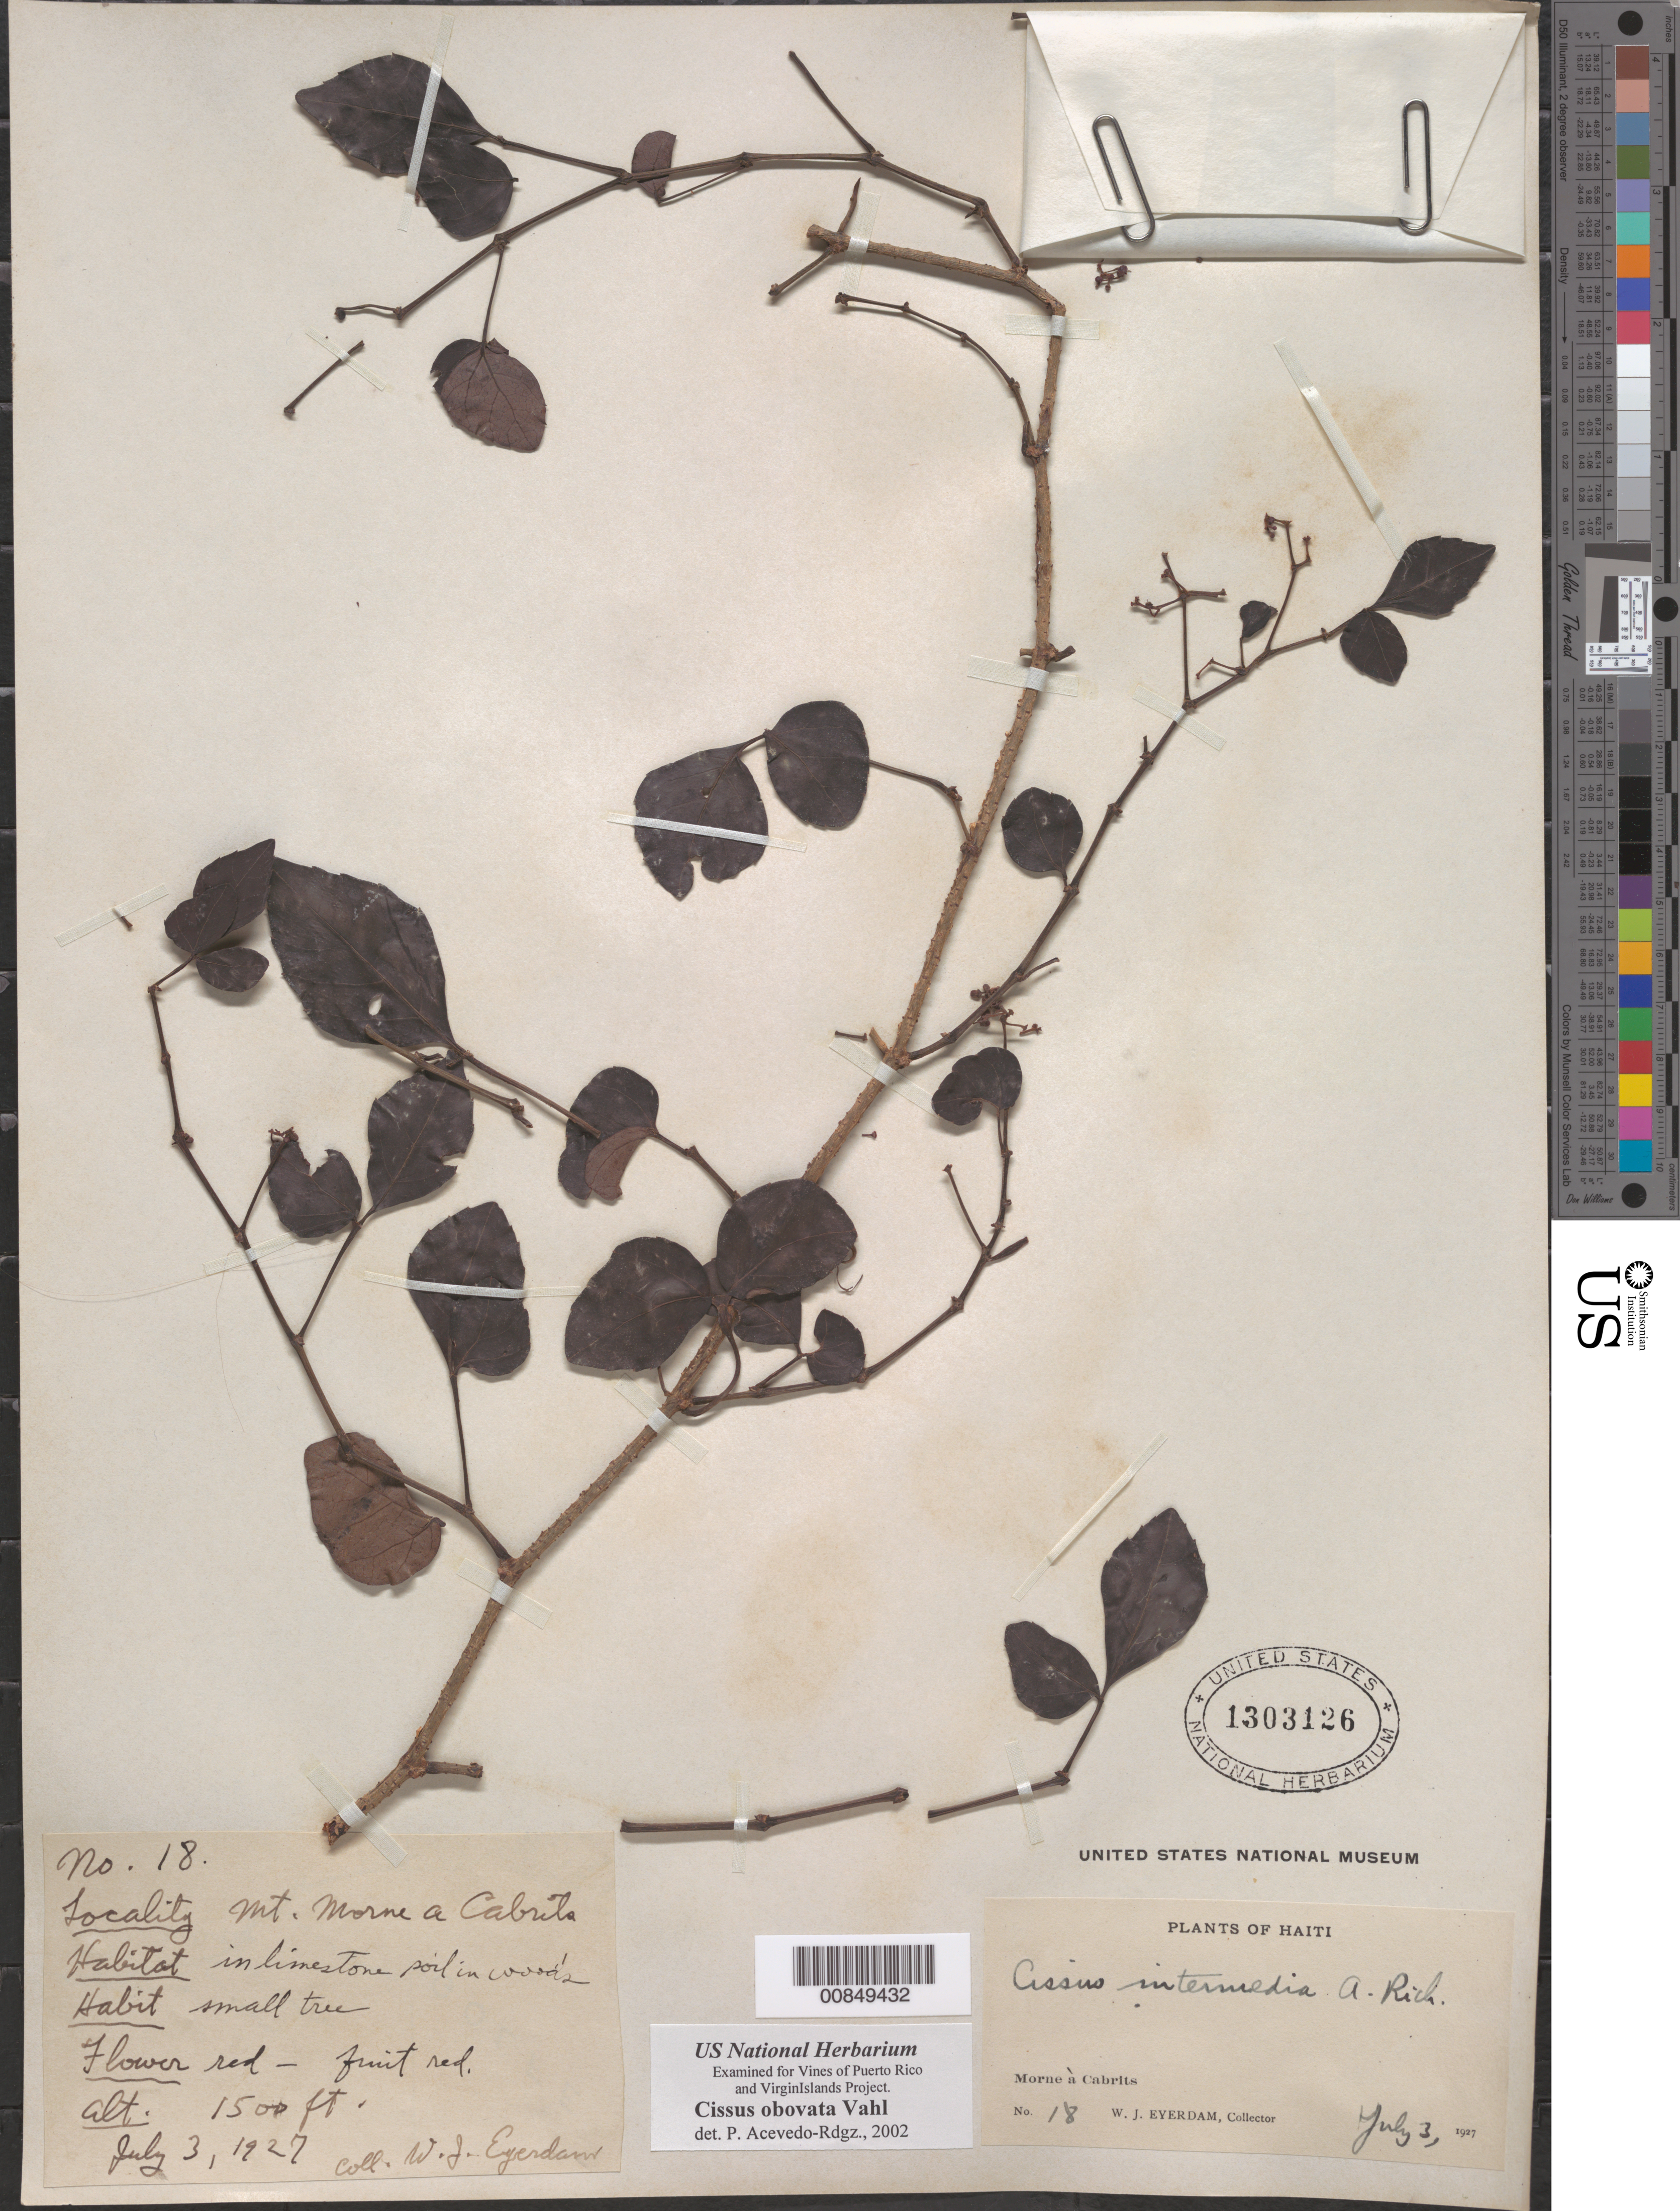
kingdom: Plantae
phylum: Tracheophyta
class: Magnoliopsida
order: Vitales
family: Vitaceae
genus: Cissus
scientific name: Cissus obovata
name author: Vahl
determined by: Acevedo-Rodríguez, P., (BOT), Smithsonian Institution - National Museum of Natural History (UNITED STATES)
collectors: W. Everdam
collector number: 18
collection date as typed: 03 Jul 1927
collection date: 1927-07-03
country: Haiti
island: Hispaniola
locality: Mt. Morne-á-Cabrits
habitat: In limestone soil in woods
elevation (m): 457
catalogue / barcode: US 1303126